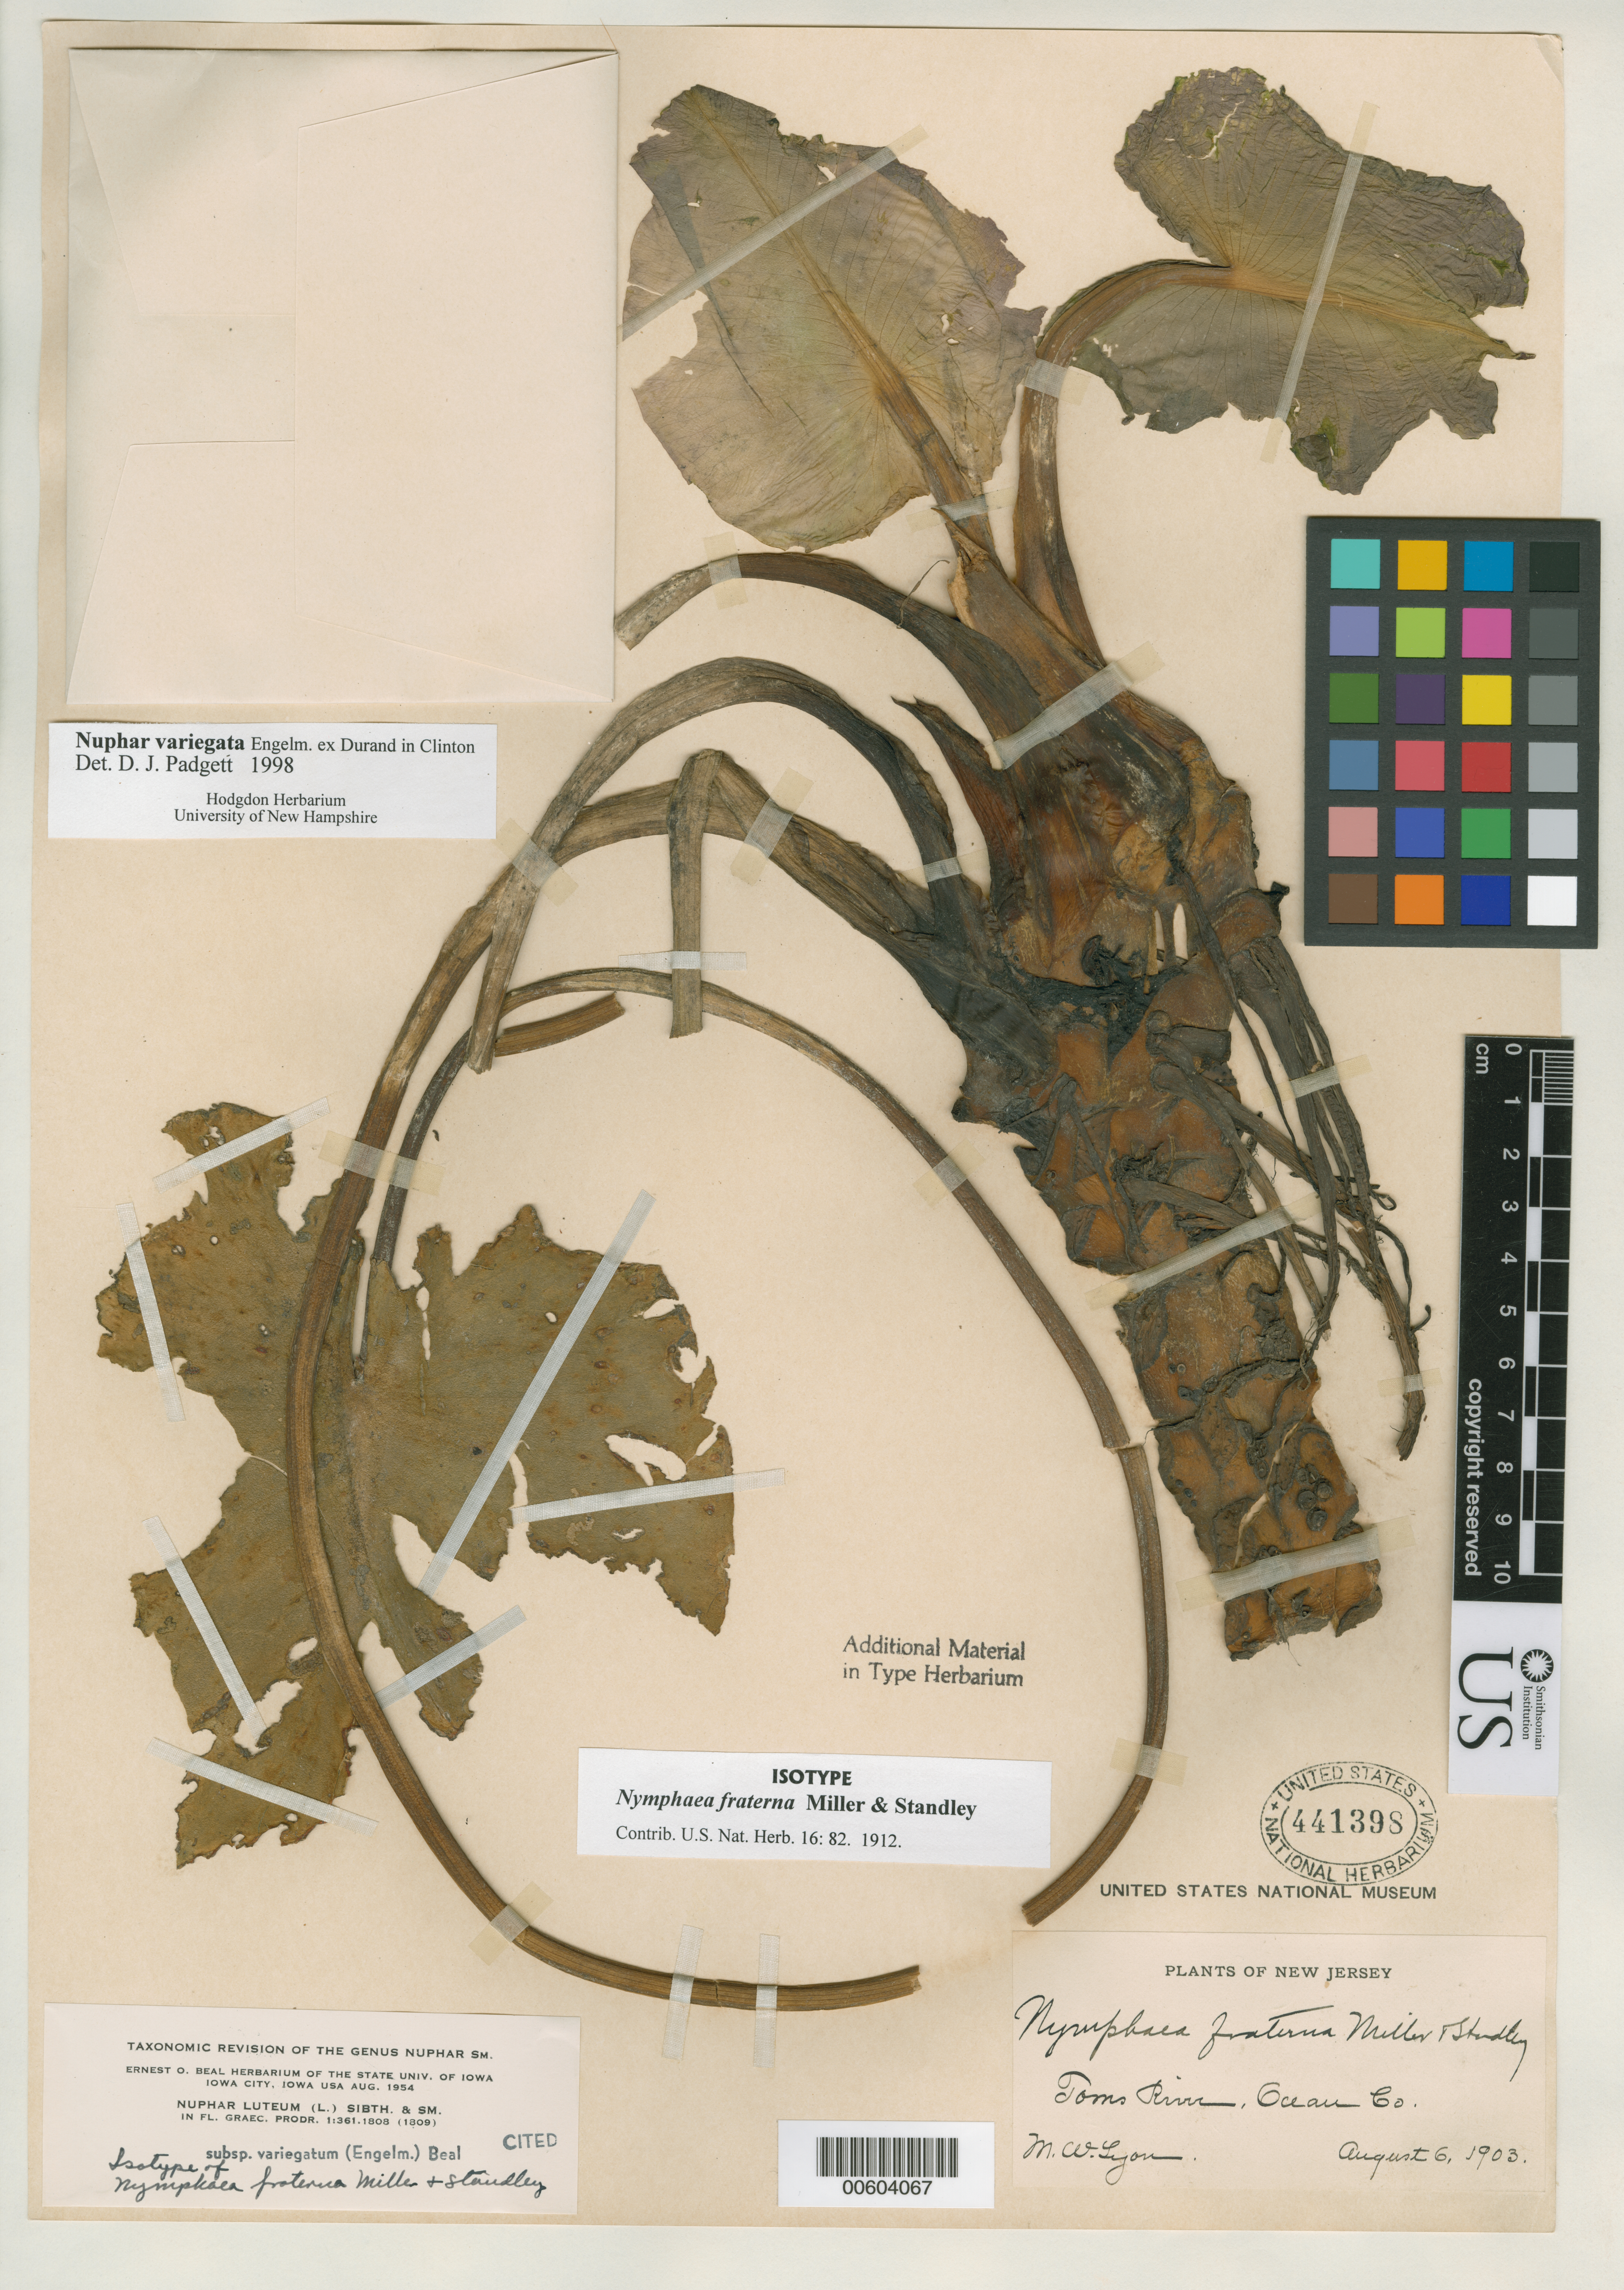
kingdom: Plantae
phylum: Tracheophyta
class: Magnoliopsida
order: Nymphaeales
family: Nymphaeaceae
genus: Nymphaea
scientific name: Nymphaea fraterna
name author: G.S. Mill. & Standl.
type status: Isotype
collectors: M. Lyon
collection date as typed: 06 Aug 1903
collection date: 1903-08-06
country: United States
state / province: New Jersey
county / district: Ocean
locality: Tom's River.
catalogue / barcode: US 441398